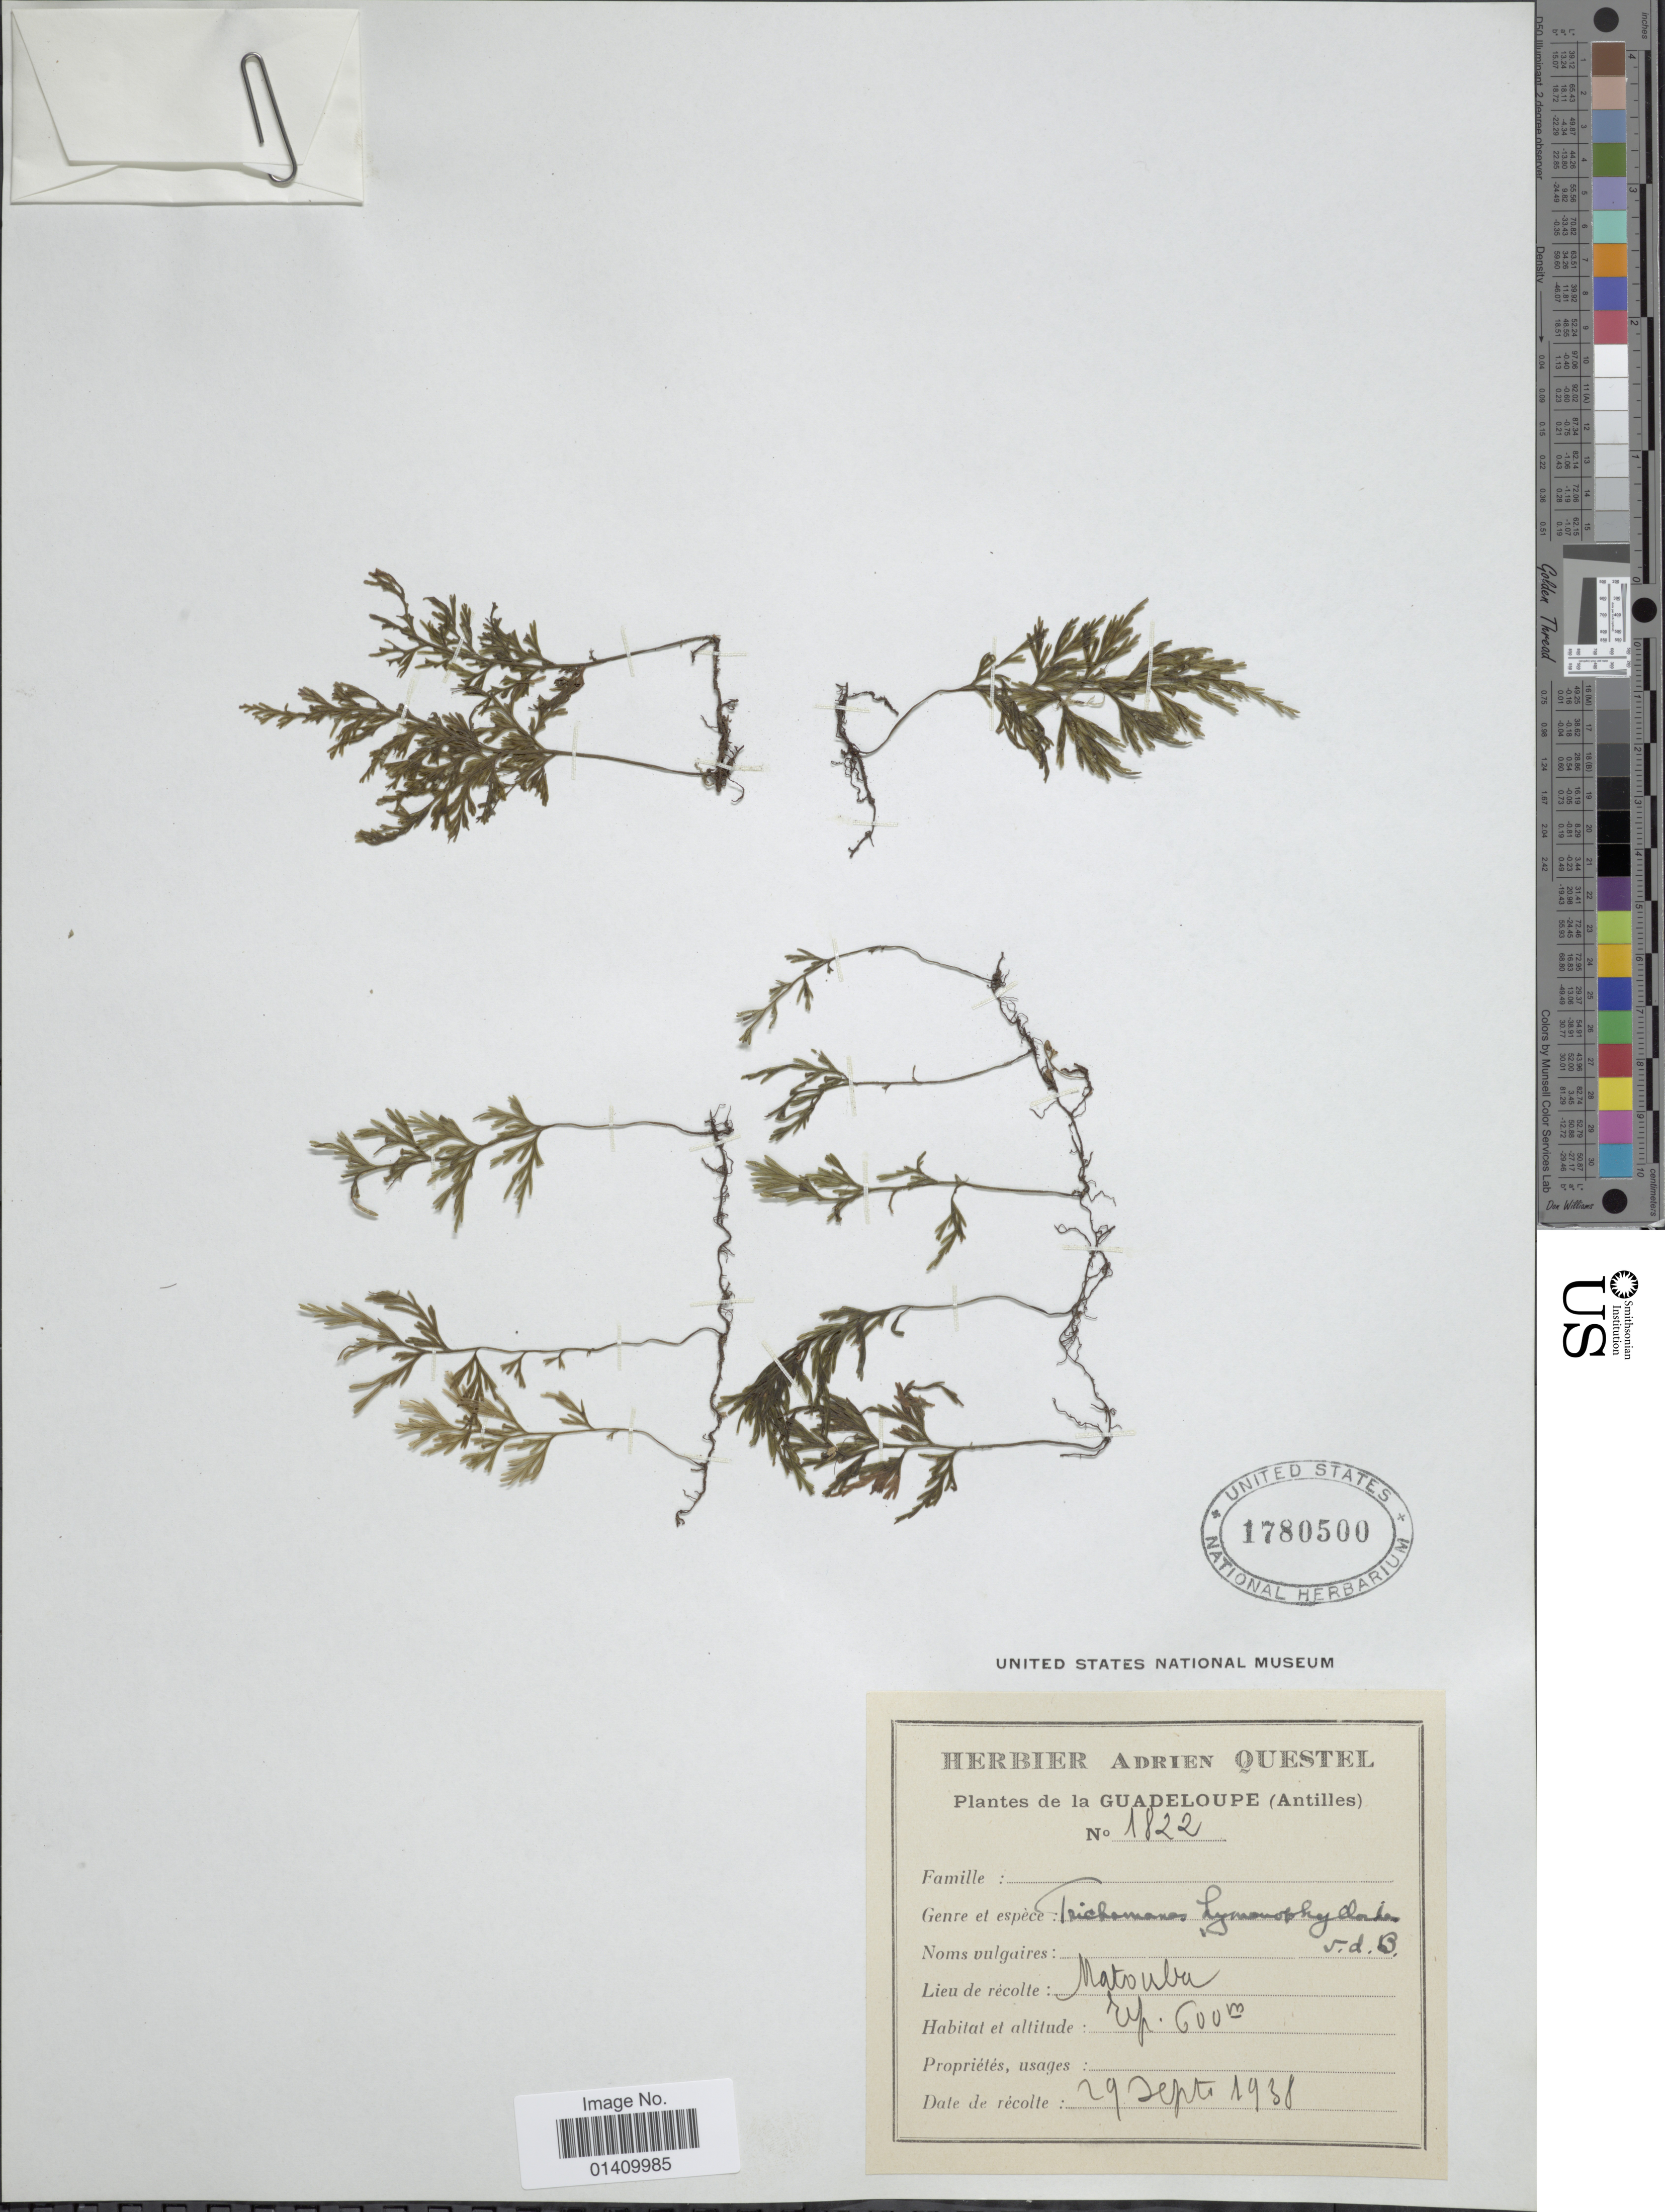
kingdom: Plantae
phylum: Tracheophyta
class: Polypodiopsida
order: Hymenophyllales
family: Hymenophyllaceae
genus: Polyphlebium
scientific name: Polyphlebium hymenophylloides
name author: (Bosch) Ebihara & Dubuisson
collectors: A. Questel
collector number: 1822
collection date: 1938-09-29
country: Guadeloupe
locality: Antilles. Matouba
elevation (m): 600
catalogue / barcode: US 1780500